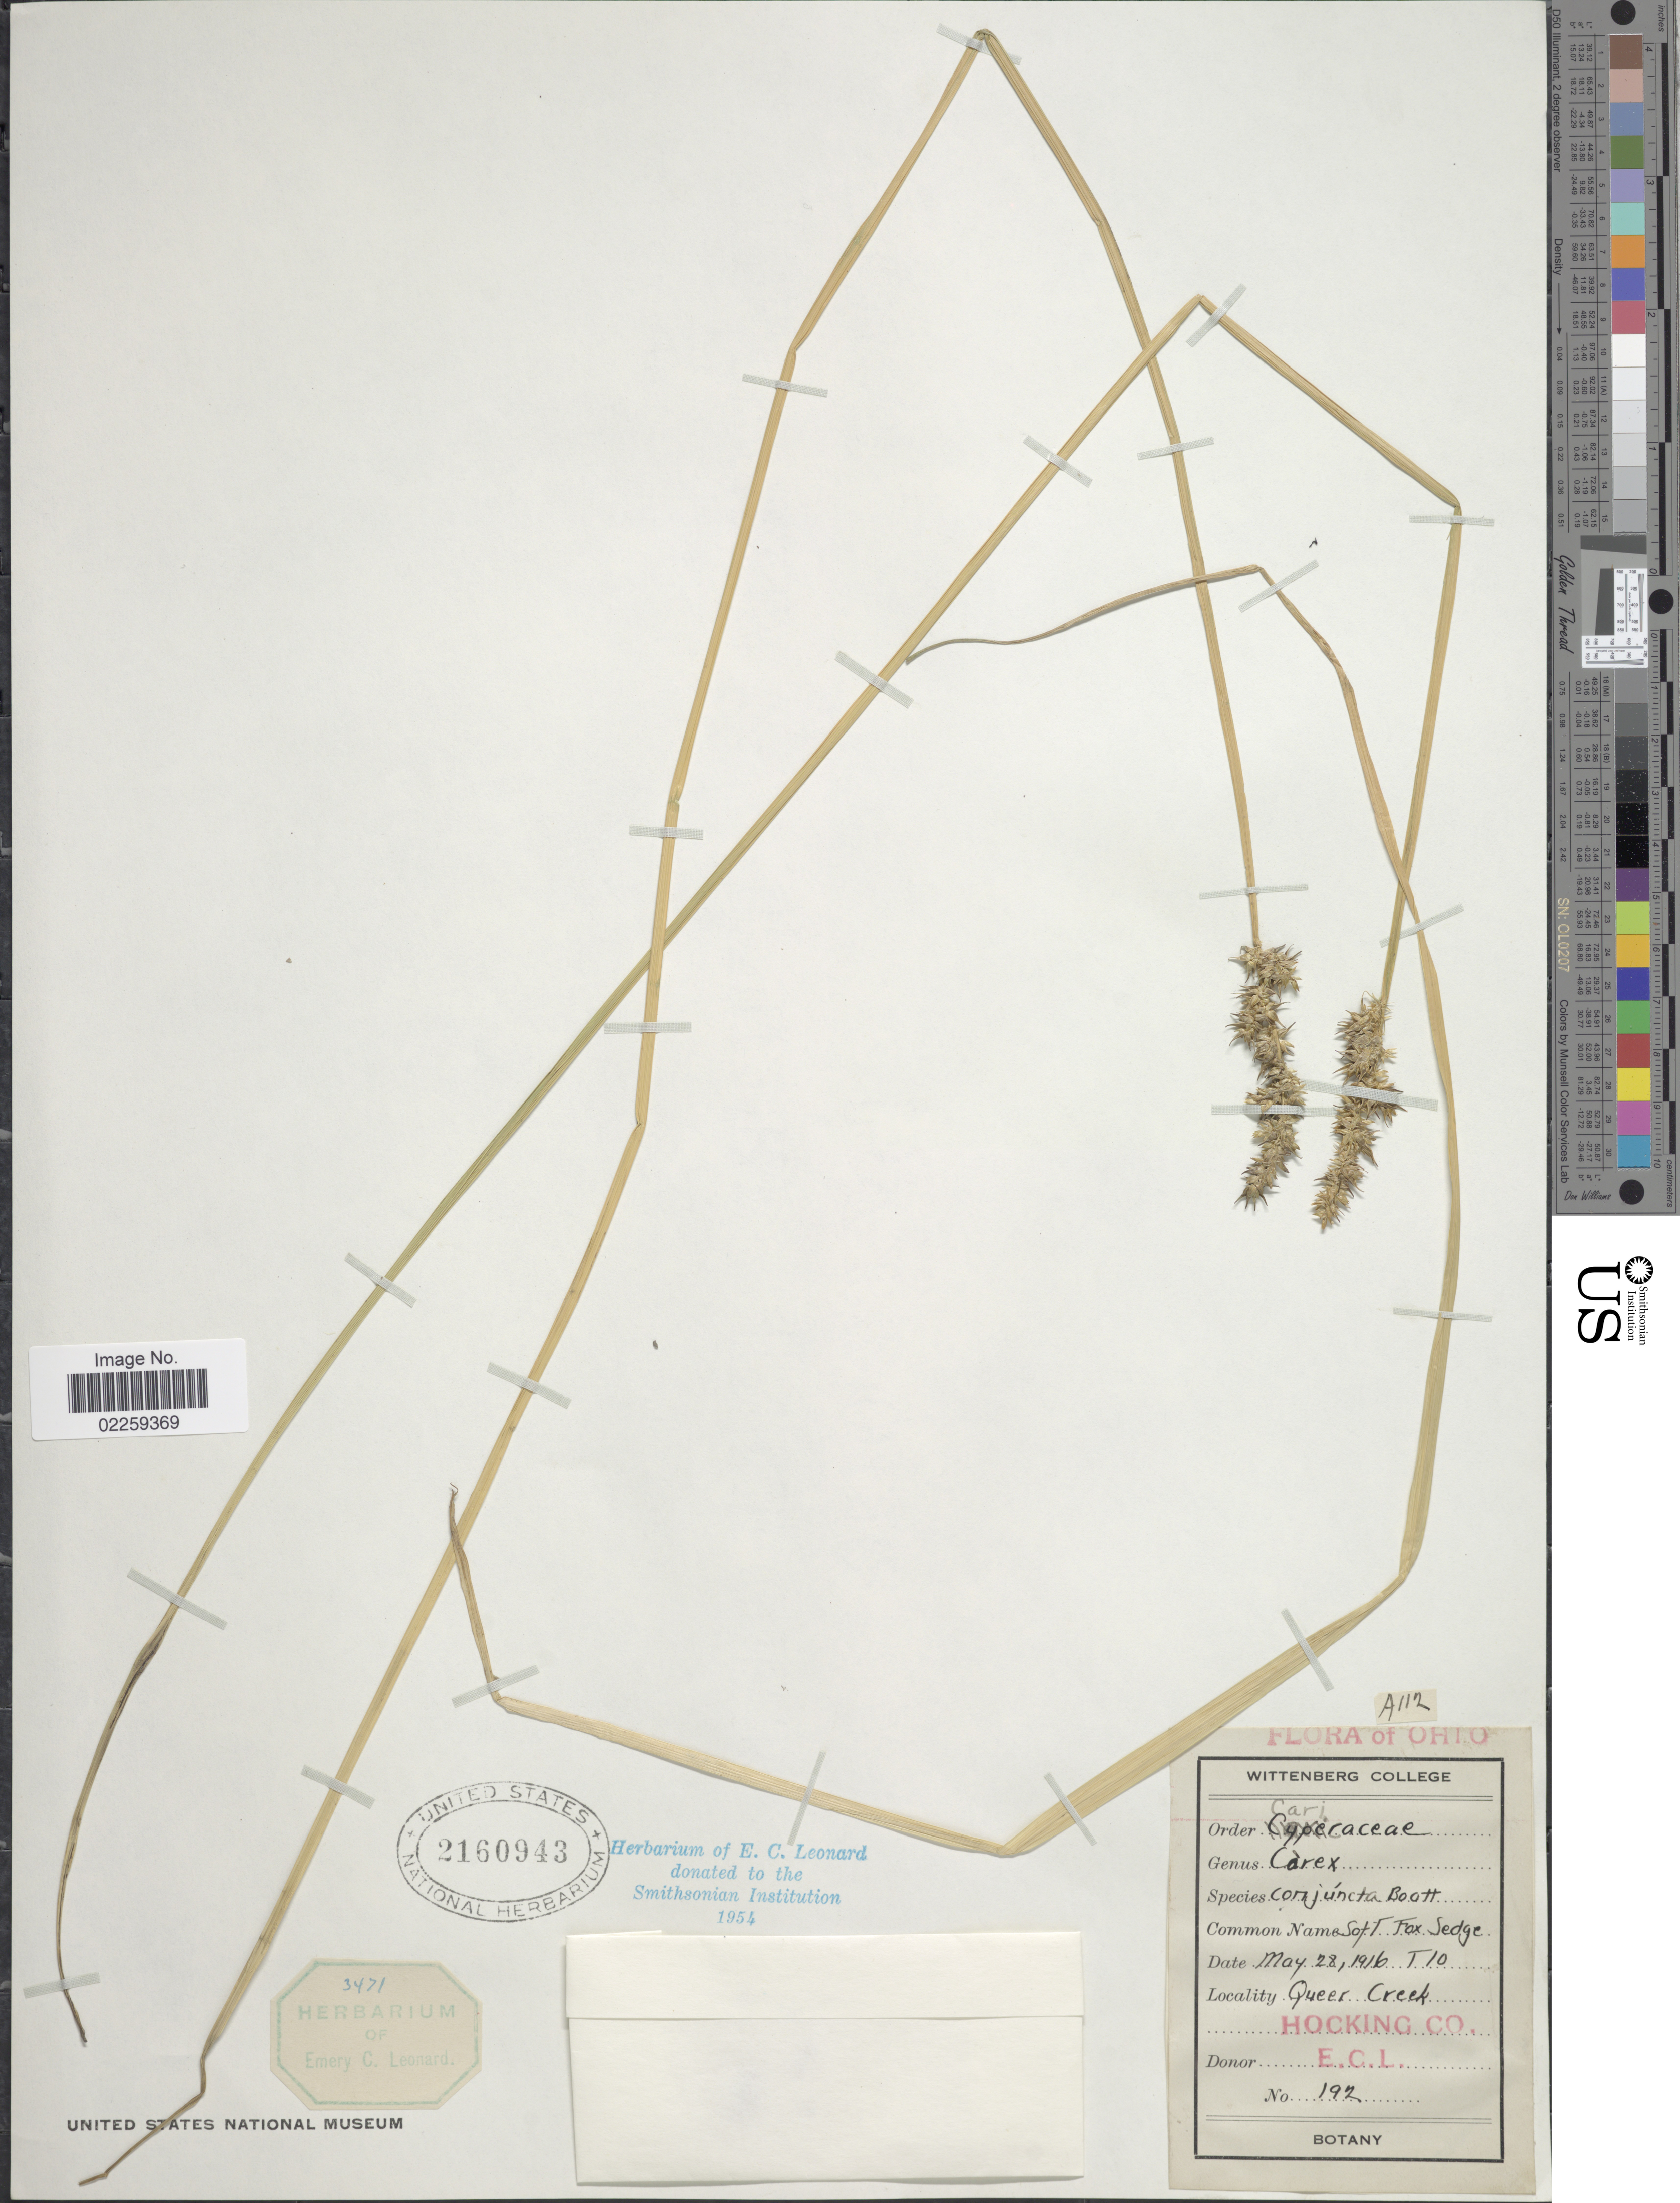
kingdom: Plantae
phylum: Tracheophyta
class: Liliopsida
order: Poales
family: Cyperaceae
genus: Carex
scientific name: Carex conjuncta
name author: Boott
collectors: E. C. Leonard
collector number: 192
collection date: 1916-05-28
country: United States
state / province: Ohio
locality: Queen Creek, Hocking Co.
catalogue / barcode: US 3160943